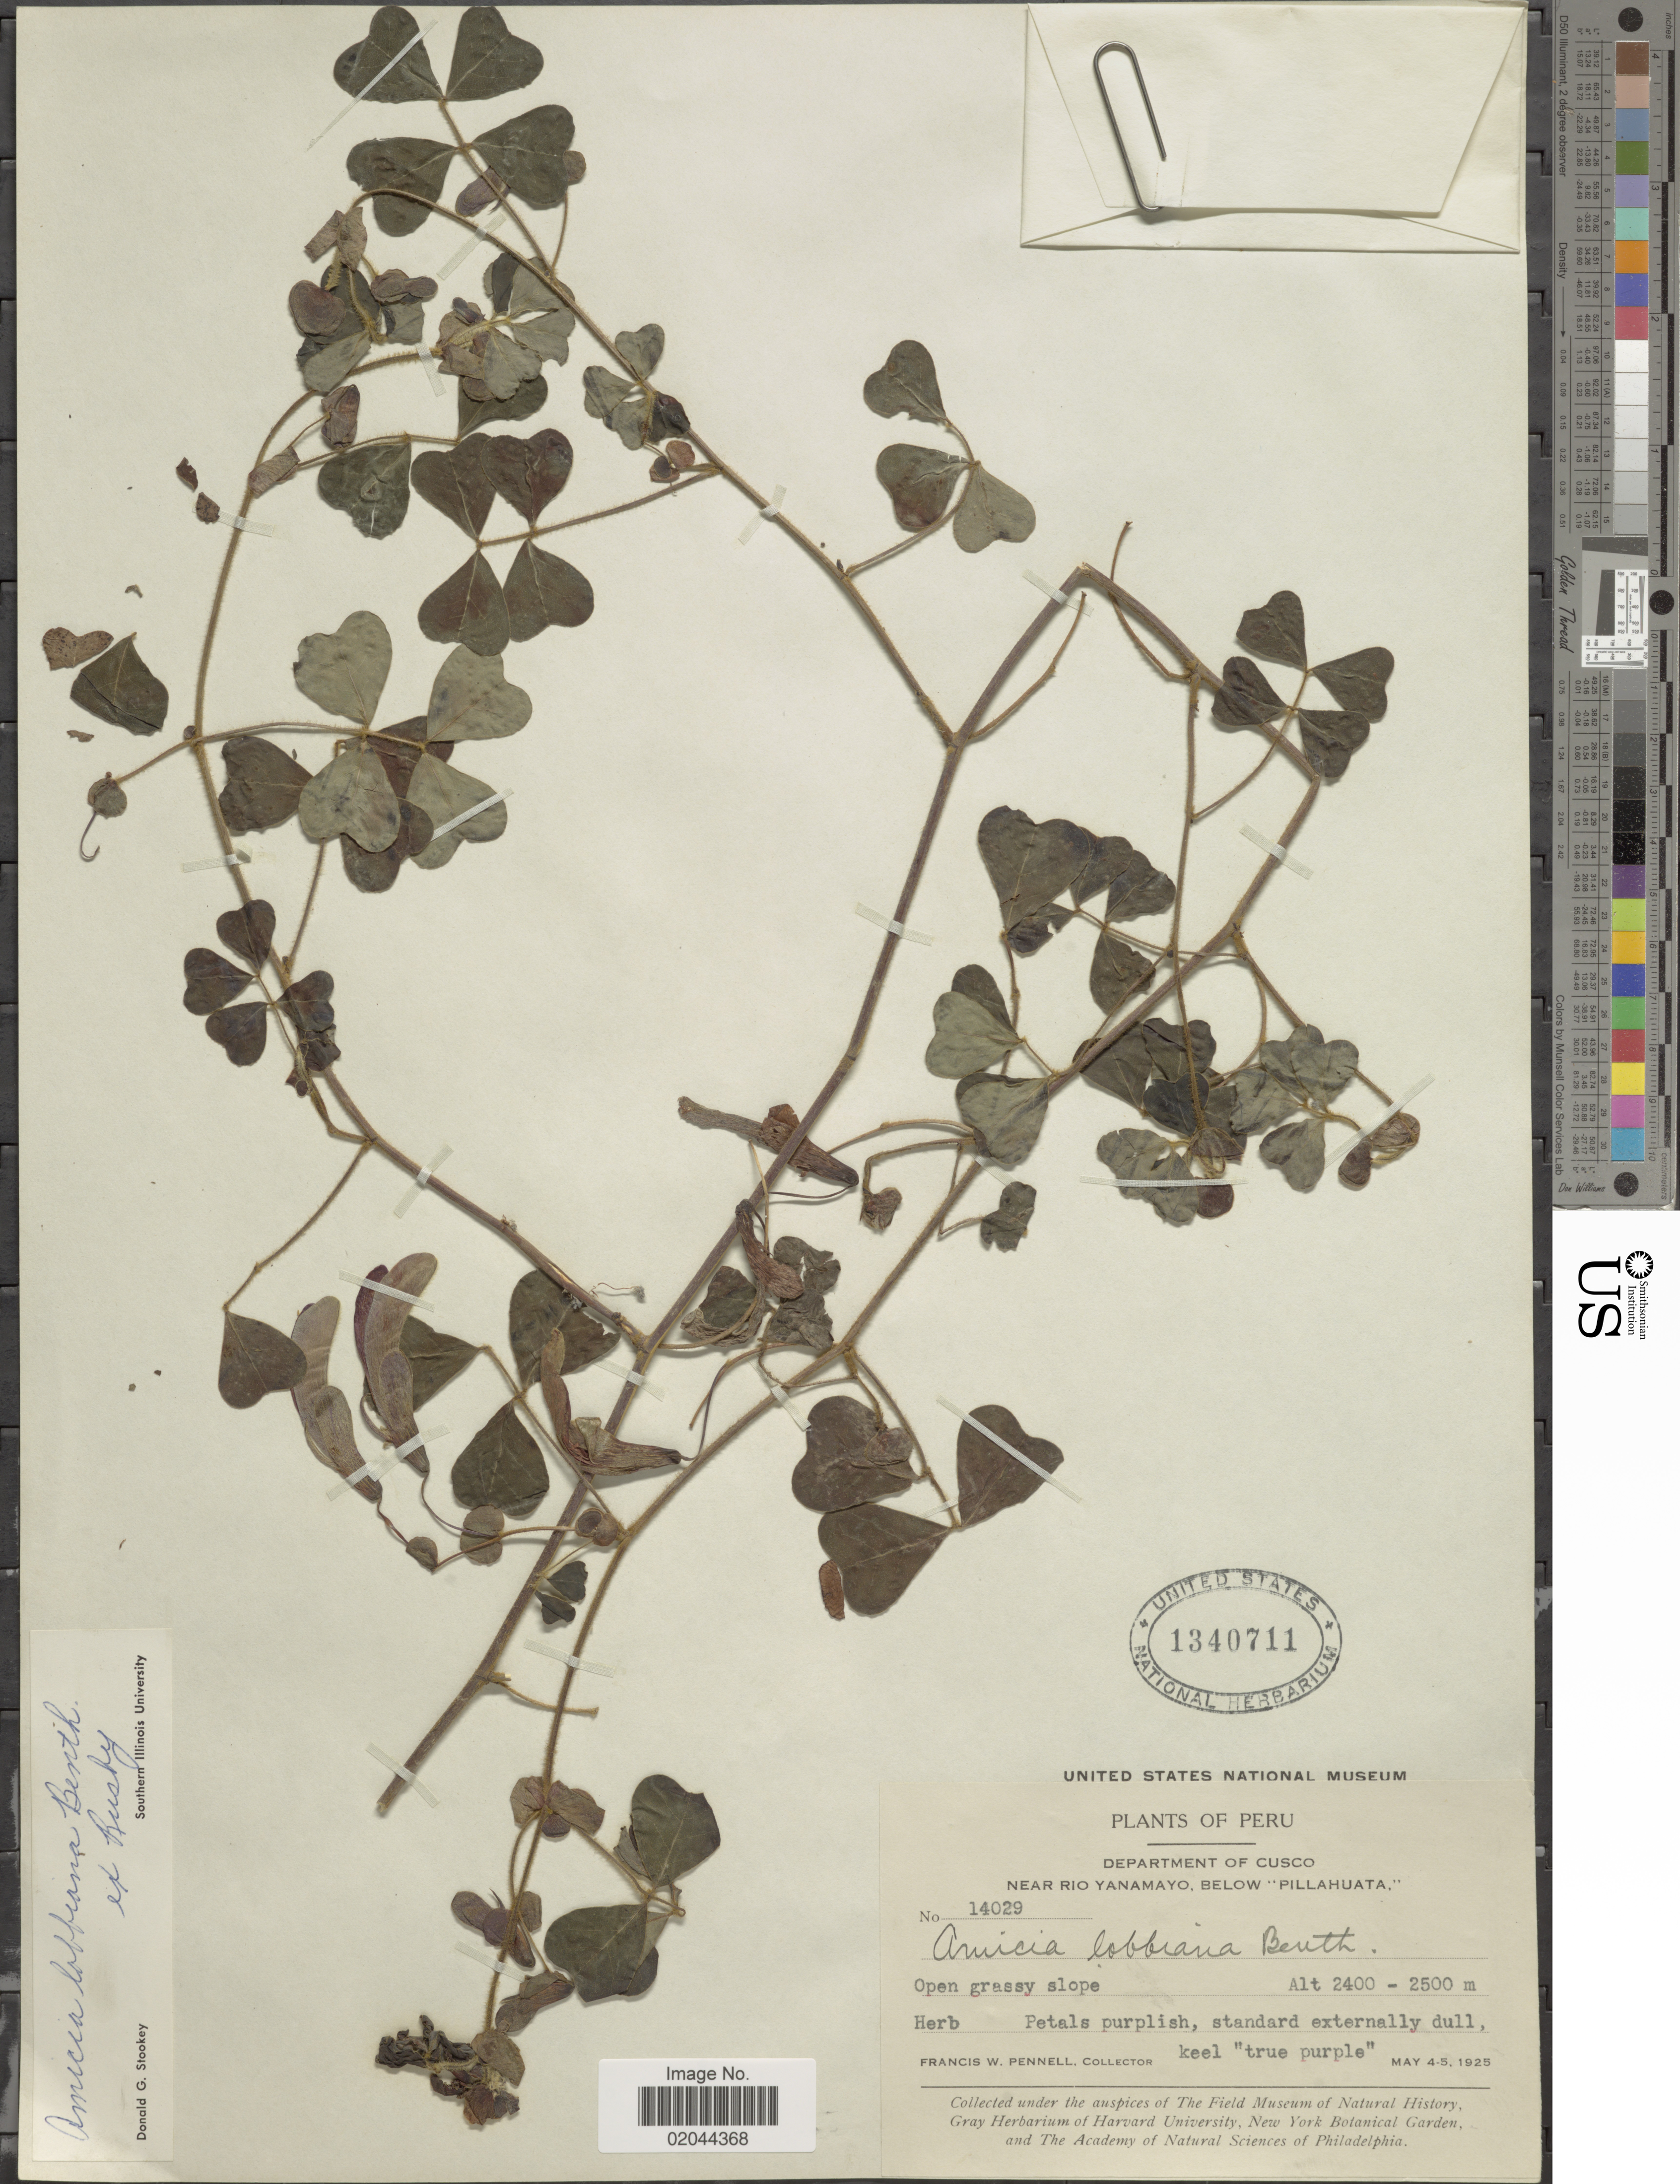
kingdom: Plantae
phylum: Tracheophyta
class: Magnoliopsida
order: Fabales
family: Fabaceae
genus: Amicia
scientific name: Amicia lobbiana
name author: Benth. ex Rusby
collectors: F. W. Pennell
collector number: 14029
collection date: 1925-05-04/1925-05-05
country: Peru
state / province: Cusco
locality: Near Rio Yanamayo, below "Pillahuata", open grassy slope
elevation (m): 2400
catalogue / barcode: US 1340711